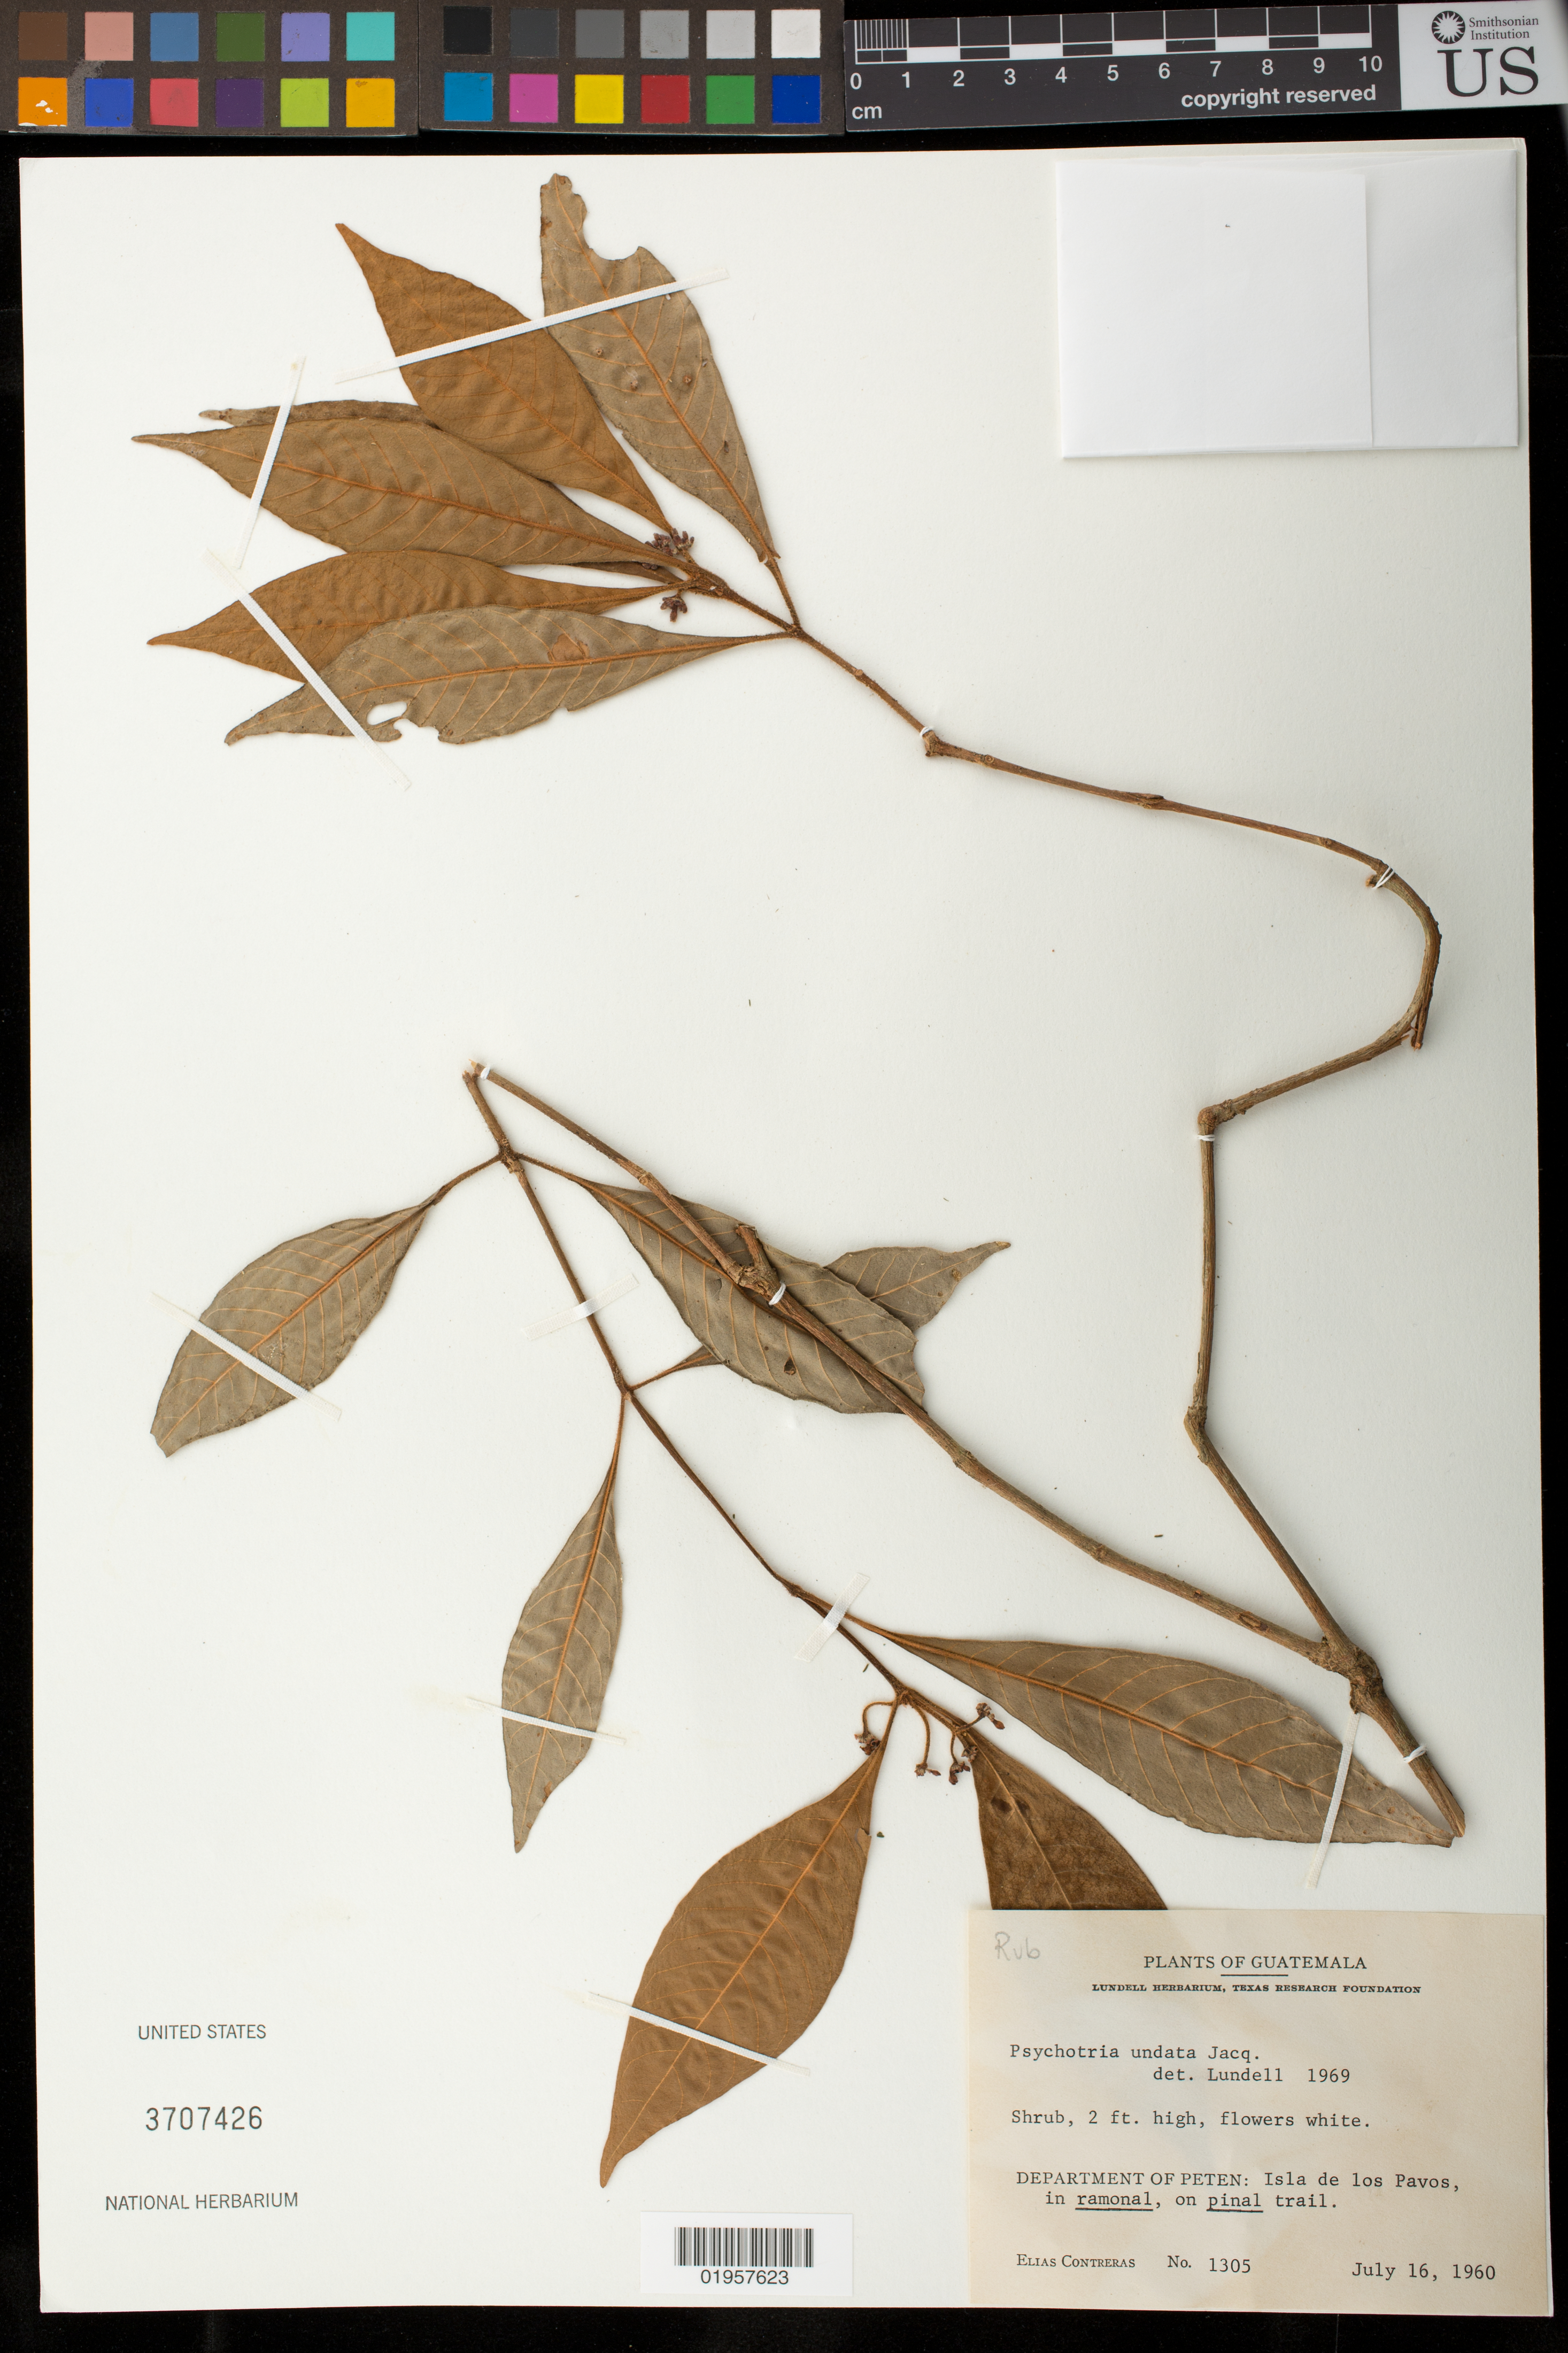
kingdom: Plantae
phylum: Tracheophyta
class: Magnoliopsida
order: Gentianales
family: Rubiaceae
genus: Psychotria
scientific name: Psychotria undata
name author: Jacq.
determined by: Lundell, C. L.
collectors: E. Contreras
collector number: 1305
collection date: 1960-07-16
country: Guatemala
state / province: El Petén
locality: Isla de los Pavos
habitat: In ramonal, on pinal trail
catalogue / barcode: US 3707426